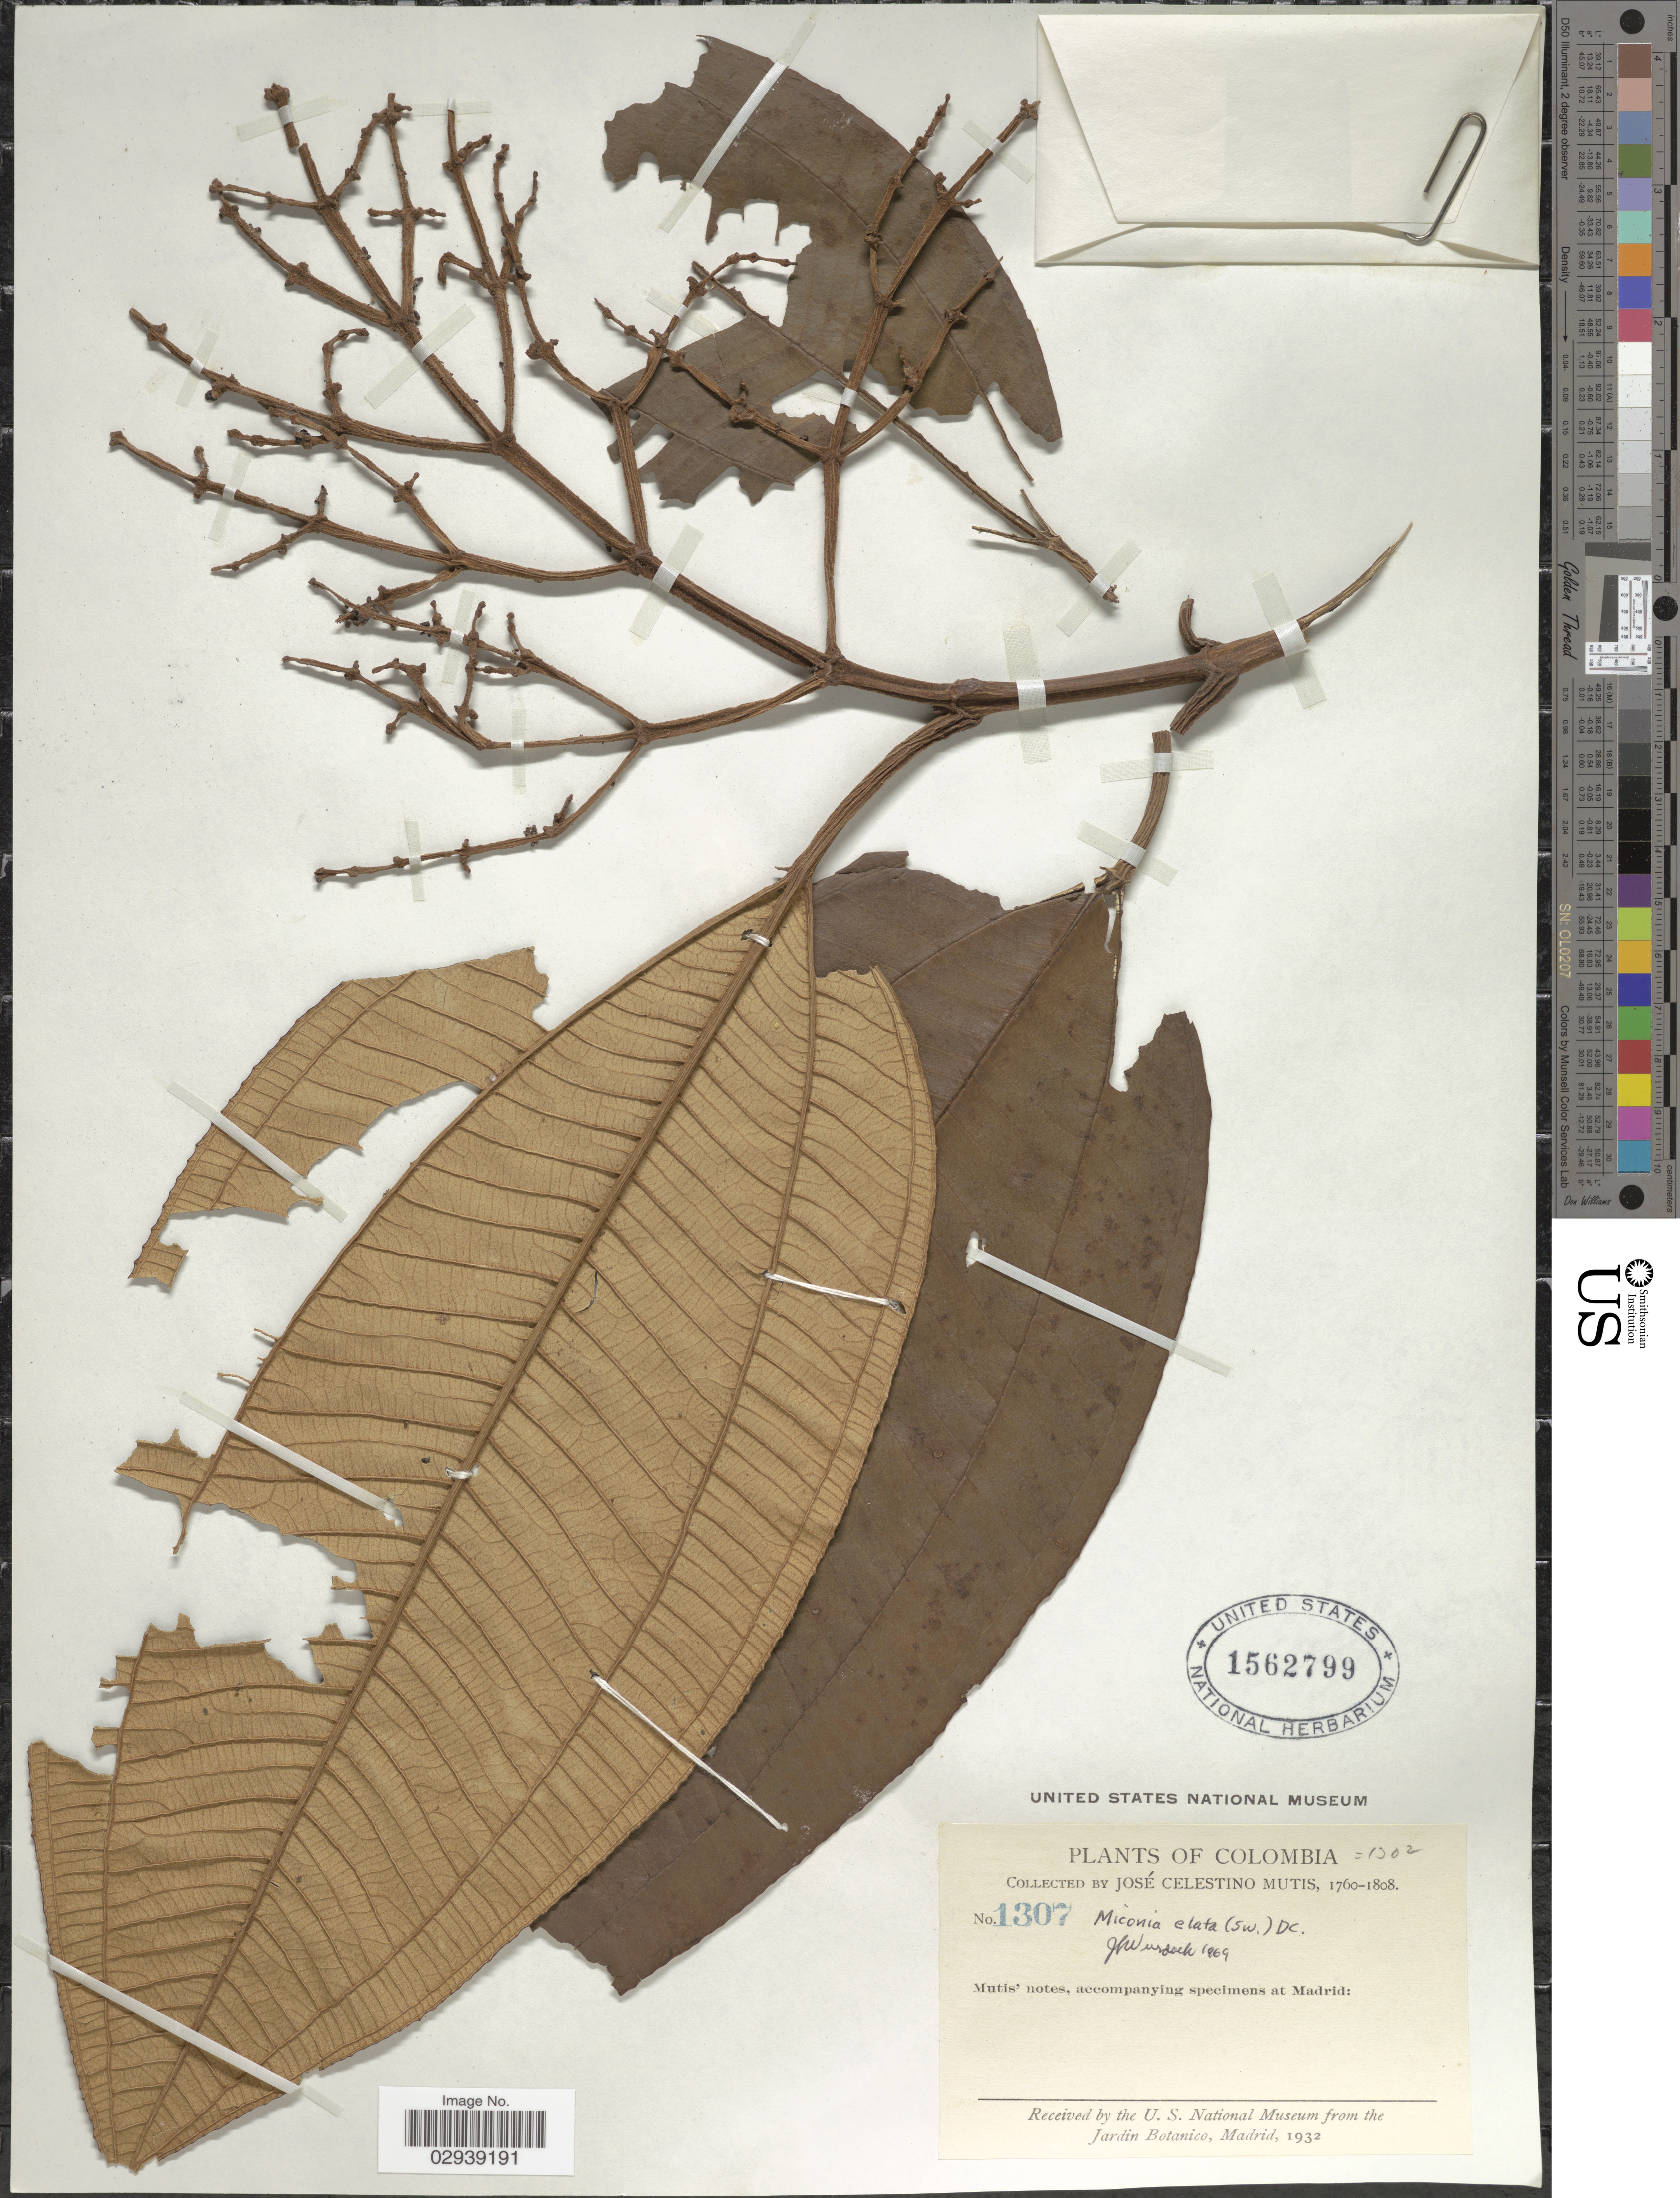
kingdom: Plantae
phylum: Tracheophyta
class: Magnoliopsida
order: Myrtales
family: Melastomataceae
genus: Miconia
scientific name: Miconia elata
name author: (Sw.) DC.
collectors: J. C. B. Mutis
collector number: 1307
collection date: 1760/1808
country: Colombia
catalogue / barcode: US 1562799